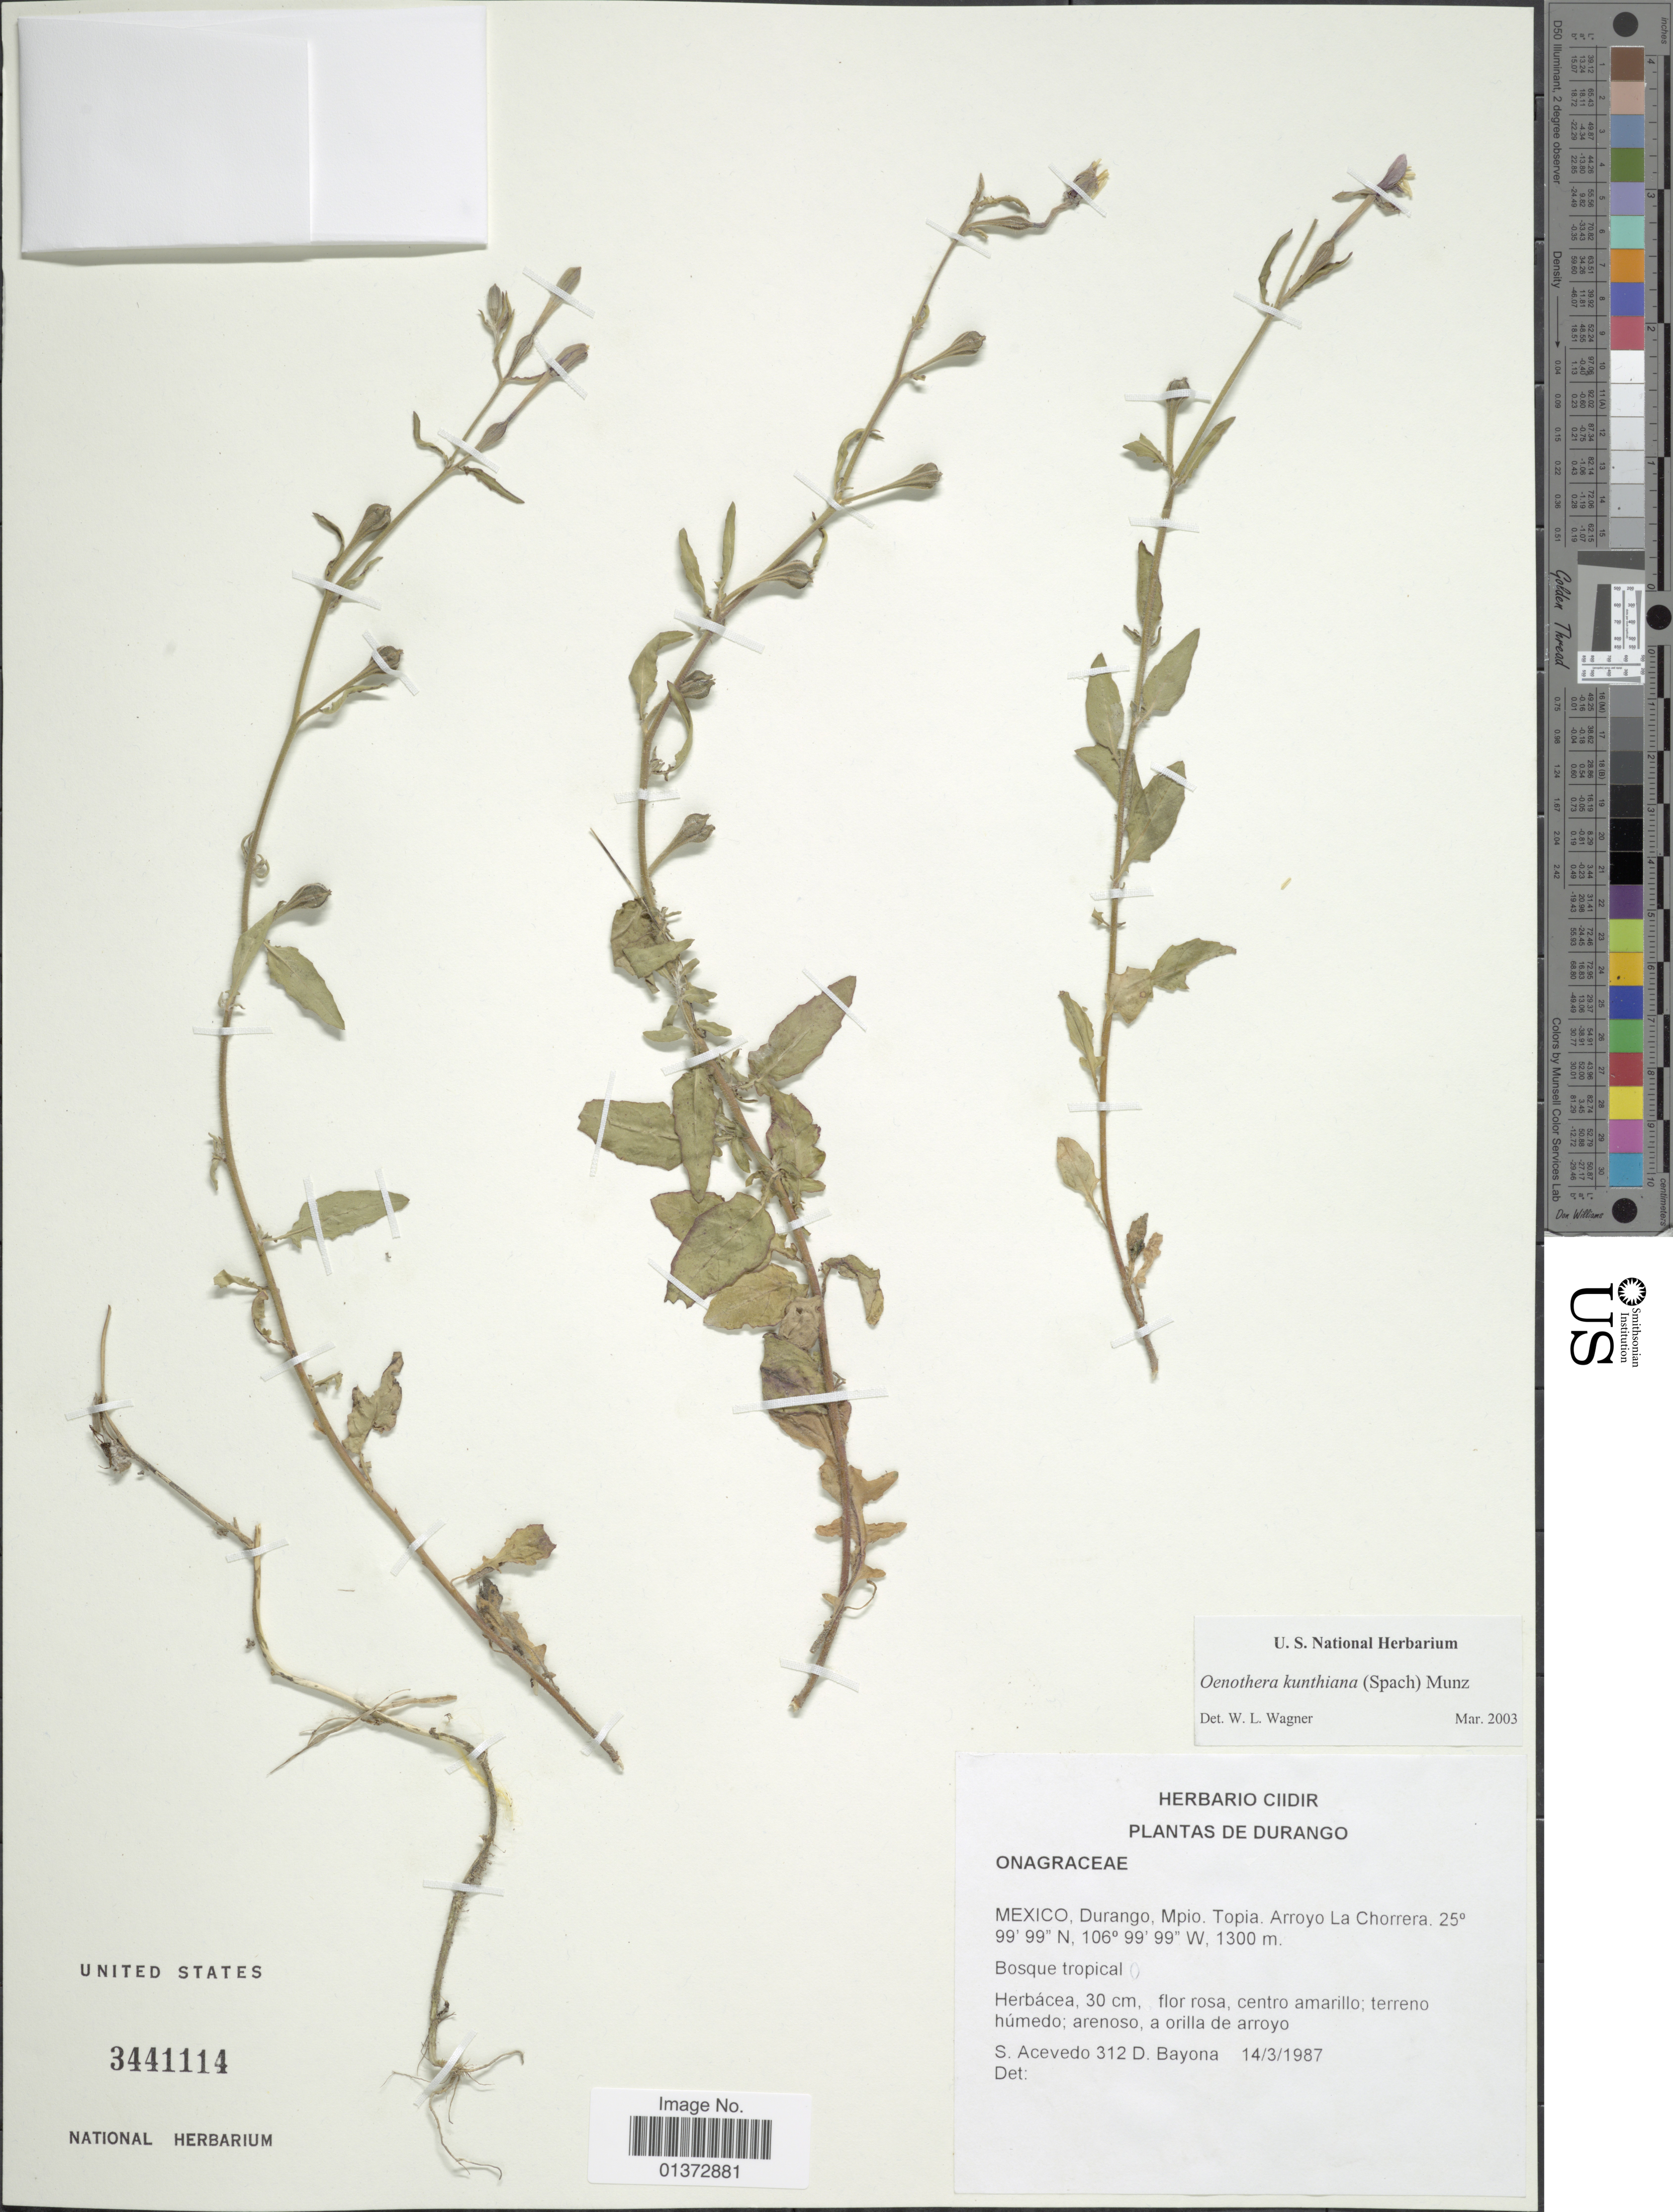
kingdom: Plantae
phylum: Tracheophyta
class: Magnoliopsida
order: Myrtales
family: Onagraceae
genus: Oenothera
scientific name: Oenothera kunthiana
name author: (Spach) Munz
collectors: S. Acevedo & D. Bayona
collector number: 312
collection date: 1987-03-14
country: Mexico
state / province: Durango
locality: Mpio. Topia, Arroyo La Chorrera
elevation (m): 1300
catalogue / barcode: US 3441114